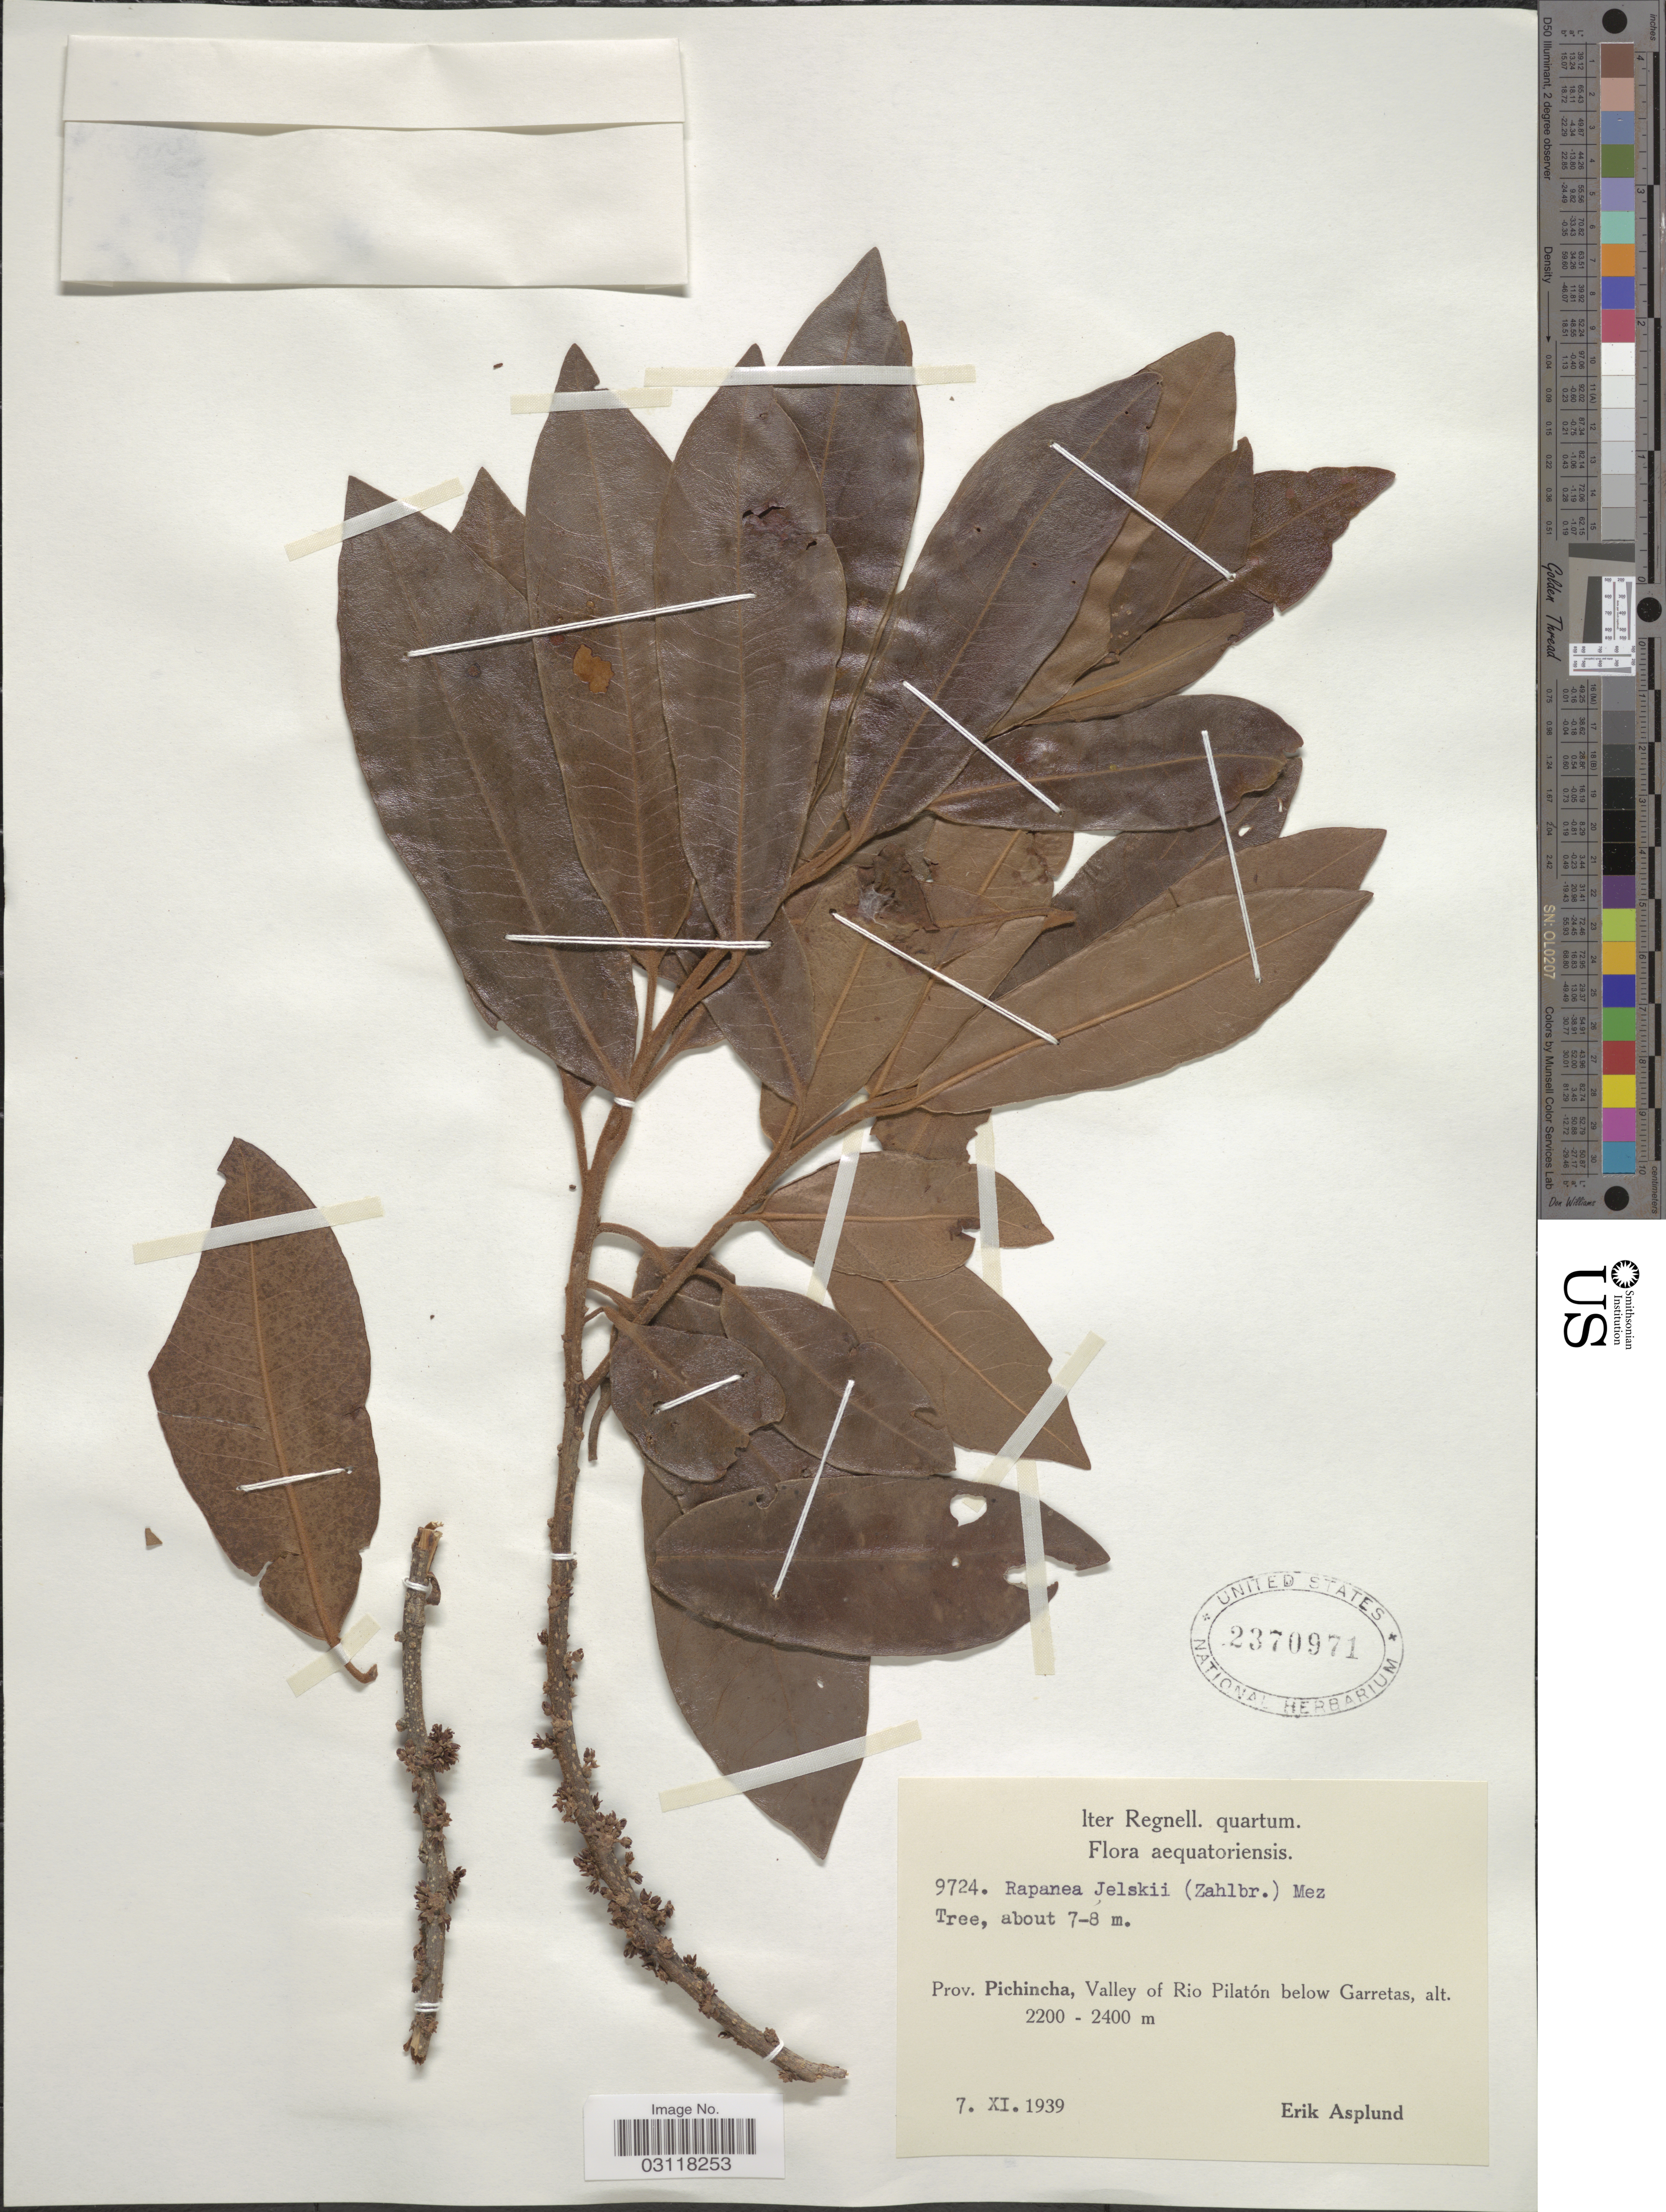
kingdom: Plantae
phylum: Tracheophyta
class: Magnoliopsida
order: Ericales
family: Primulaceae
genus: Rapanea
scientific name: Rapanea jelskii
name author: Mez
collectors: E. Asplund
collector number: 9724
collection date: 1939-11-07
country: Ecuador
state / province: Pichincha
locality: Prov. Pichincha, Valley of Rio Pilatón below Garretas.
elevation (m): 2200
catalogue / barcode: US 2370971